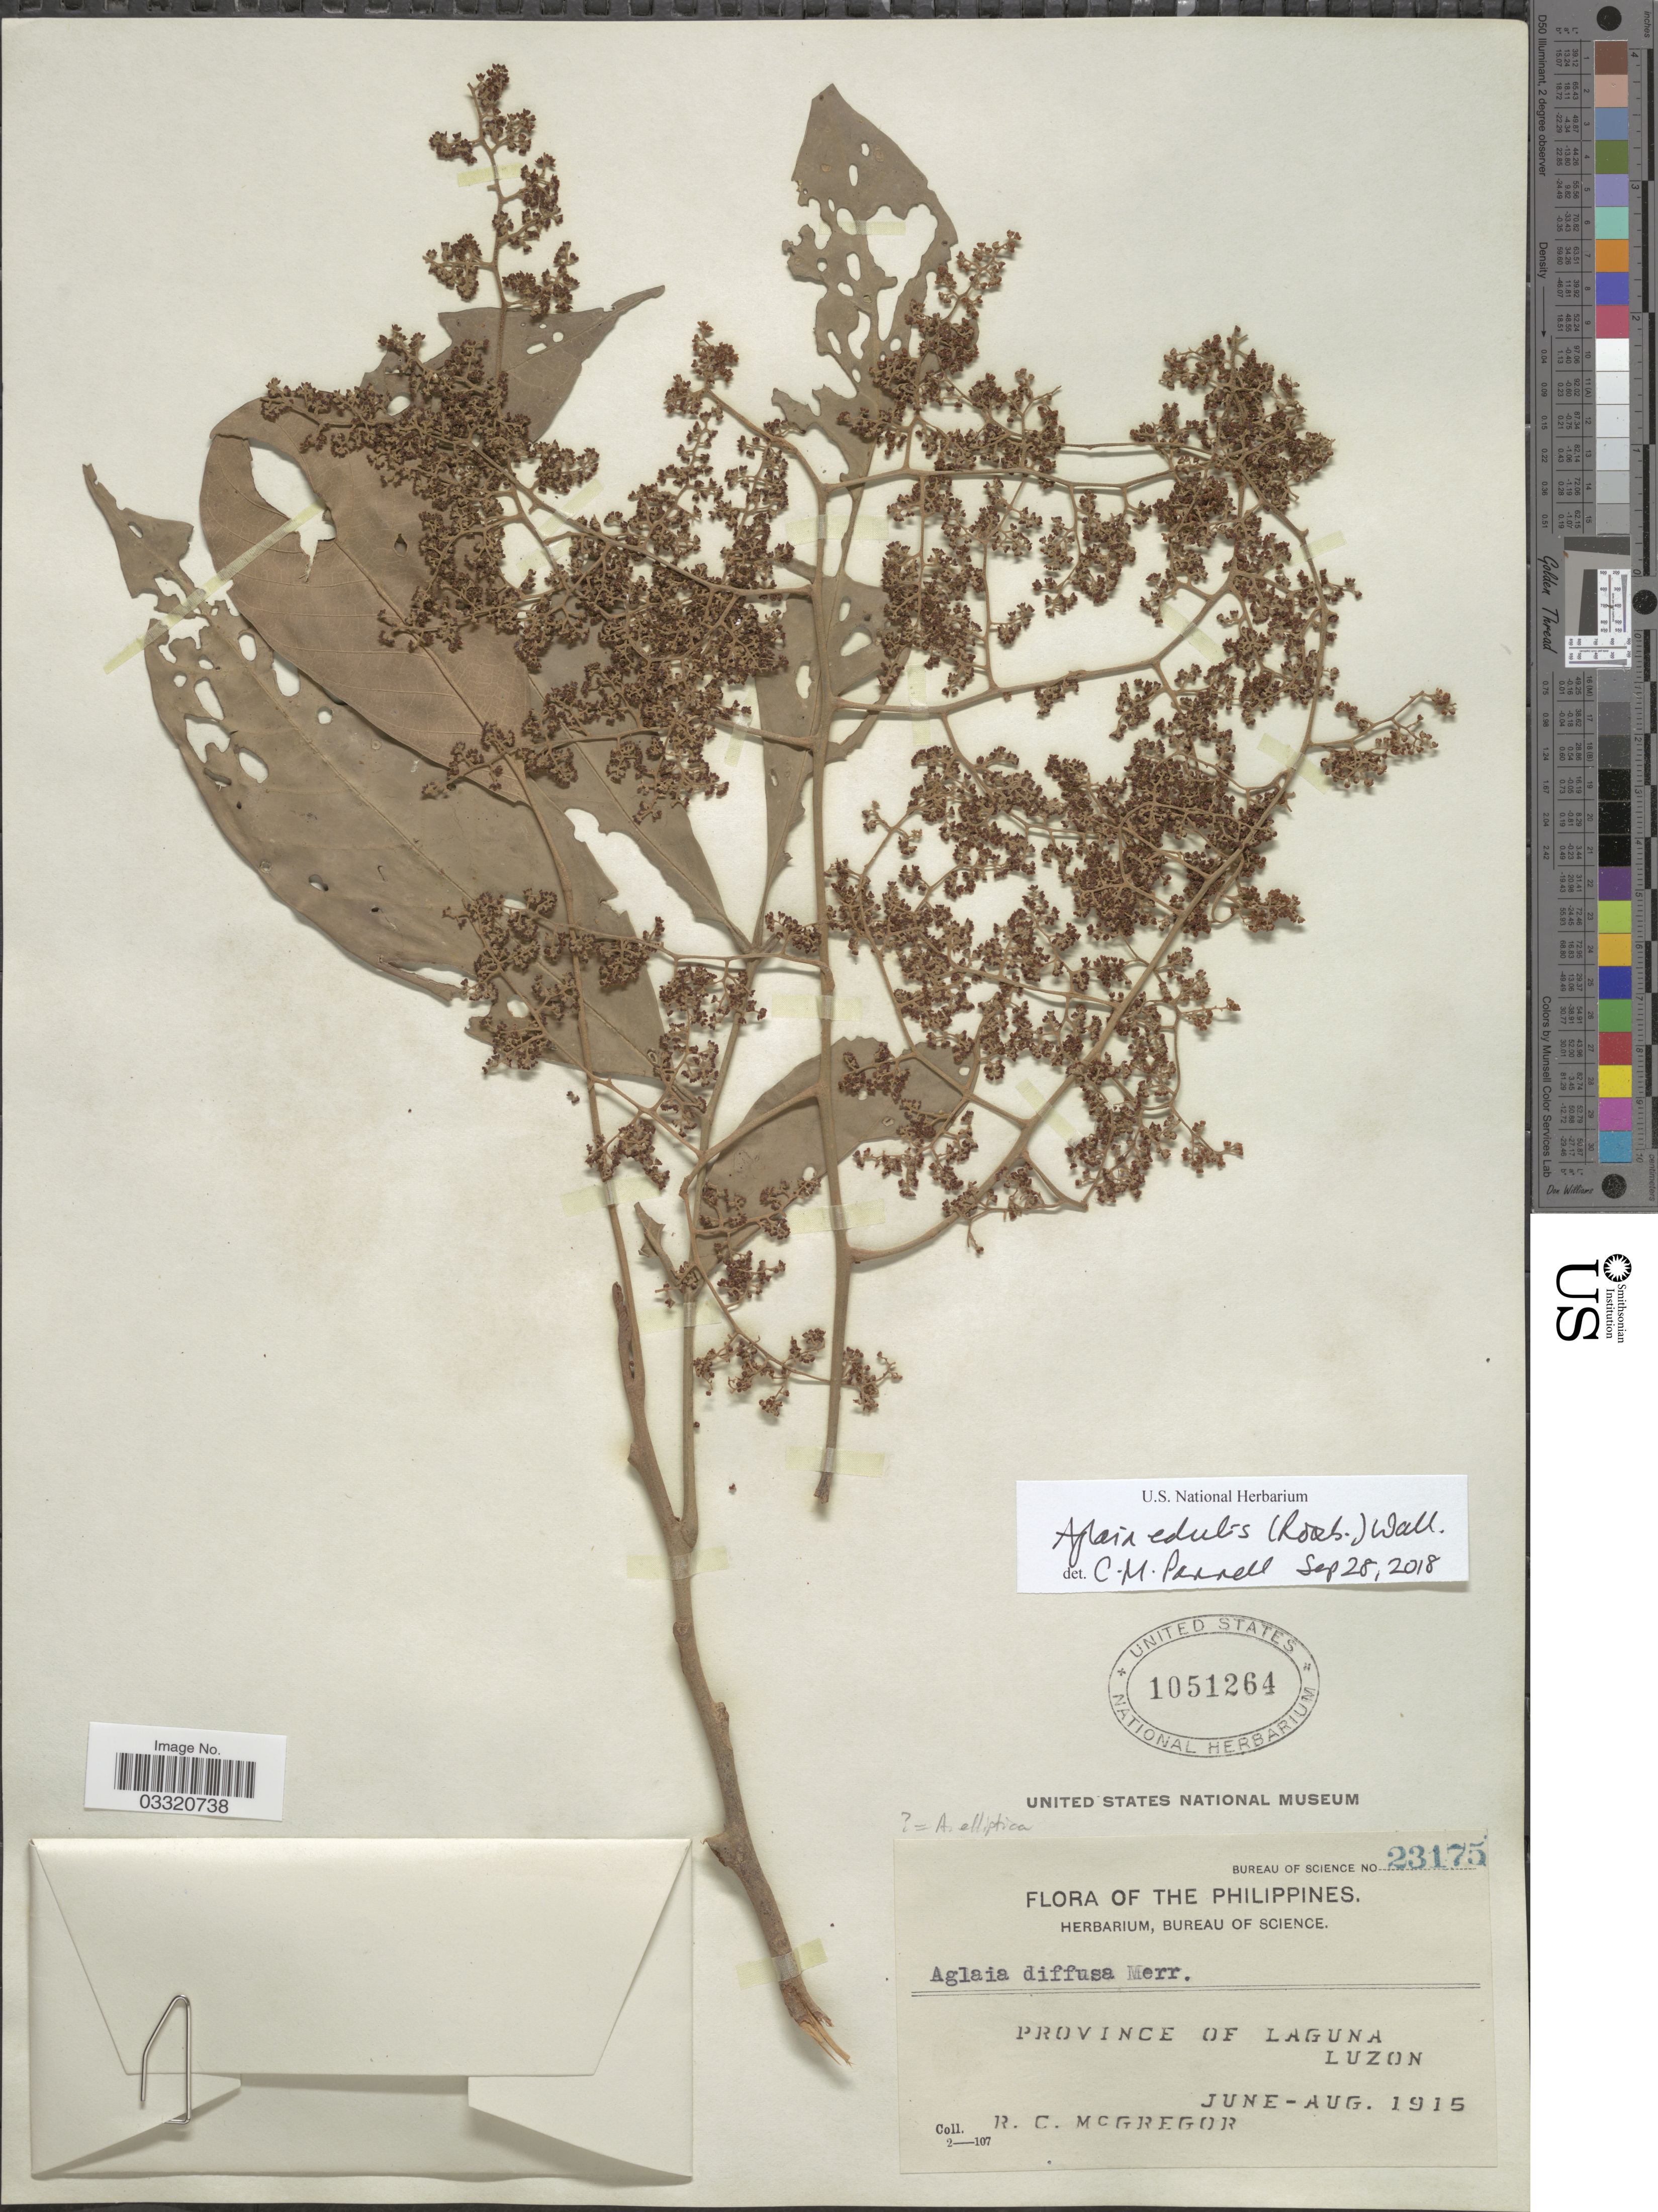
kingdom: Plantae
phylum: Tracheophyta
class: Magnoliopsida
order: Sapindales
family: Meliaceae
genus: Aglaia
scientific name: Aglaia edulis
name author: (Roxb.) Wall.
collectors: R. C. McGregor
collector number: Bureau of Science 23175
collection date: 1915-06/1915-08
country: Philippines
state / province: Calabarzon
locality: Province of Laguna, Luzon.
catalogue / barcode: US 1051264